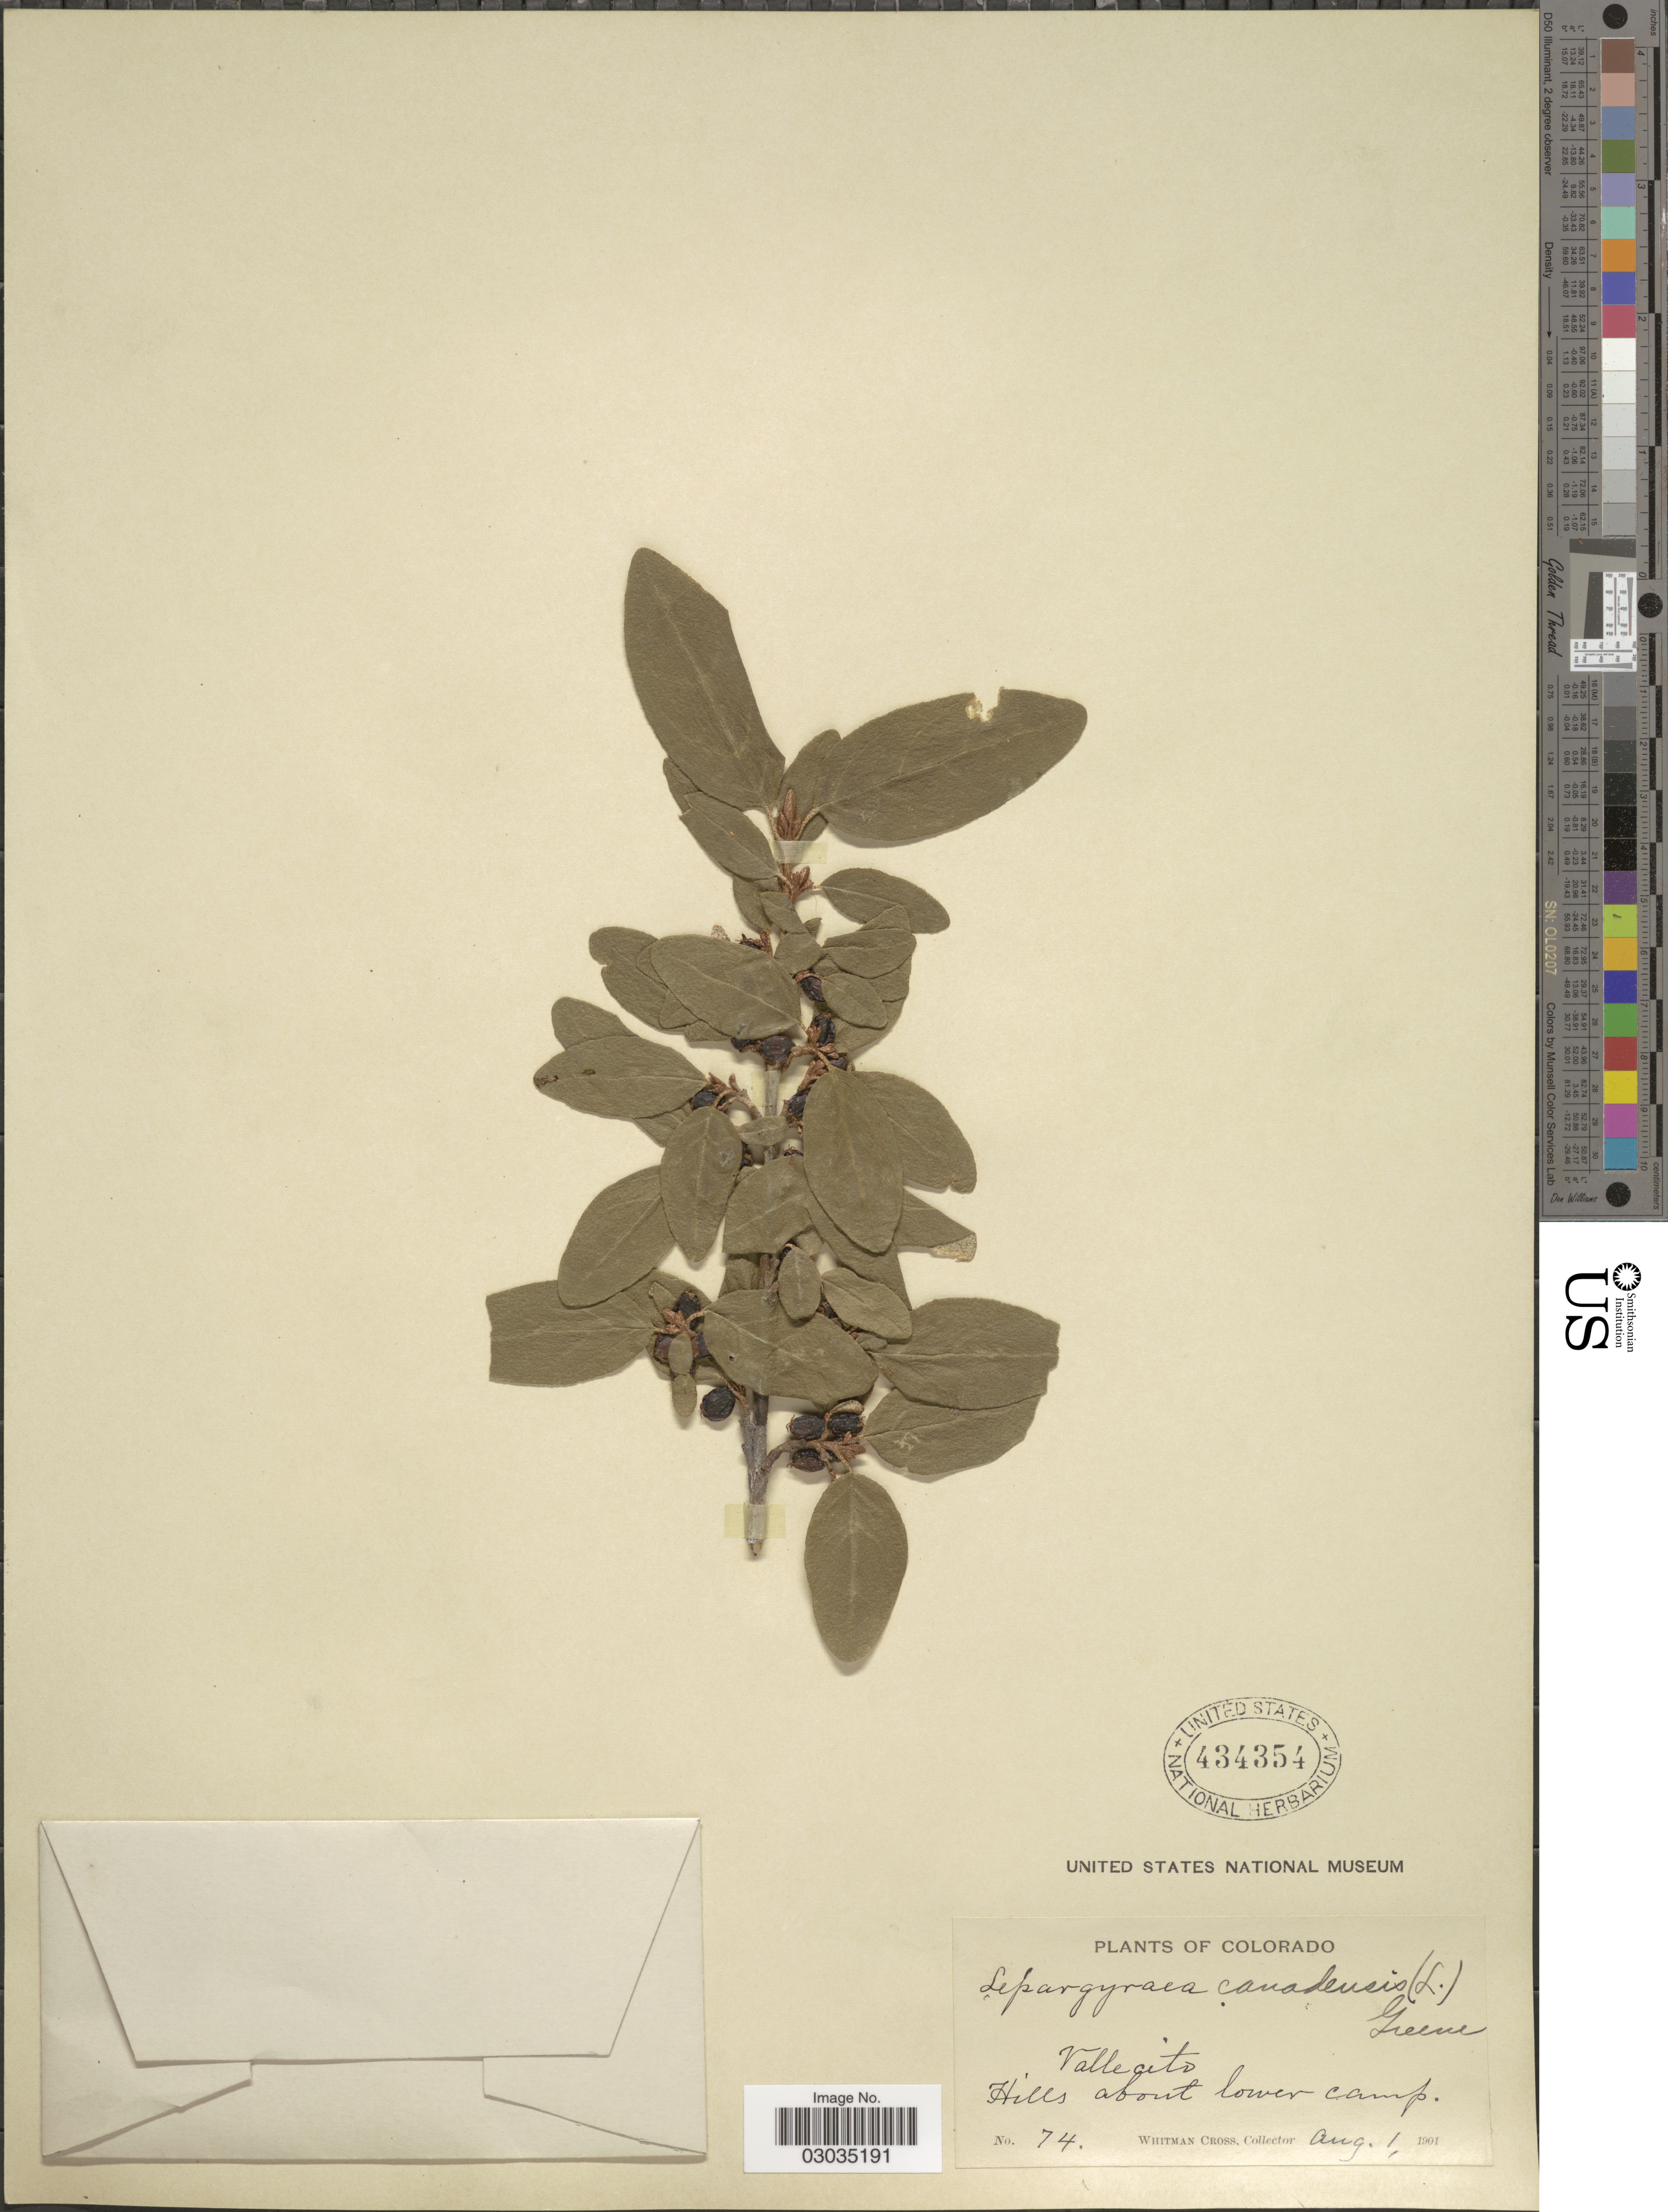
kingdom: Plantae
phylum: Tracheophyta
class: Magnoliopsida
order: Rosales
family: Elaeagnaceae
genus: Shepherdia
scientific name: Shepherdia canadensis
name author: (L.) Nutt.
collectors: W. Cross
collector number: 74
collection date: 1901-08-01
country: United States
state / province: Colorado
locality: Vallecito, Hills about lower camp.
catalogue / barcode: US 434354